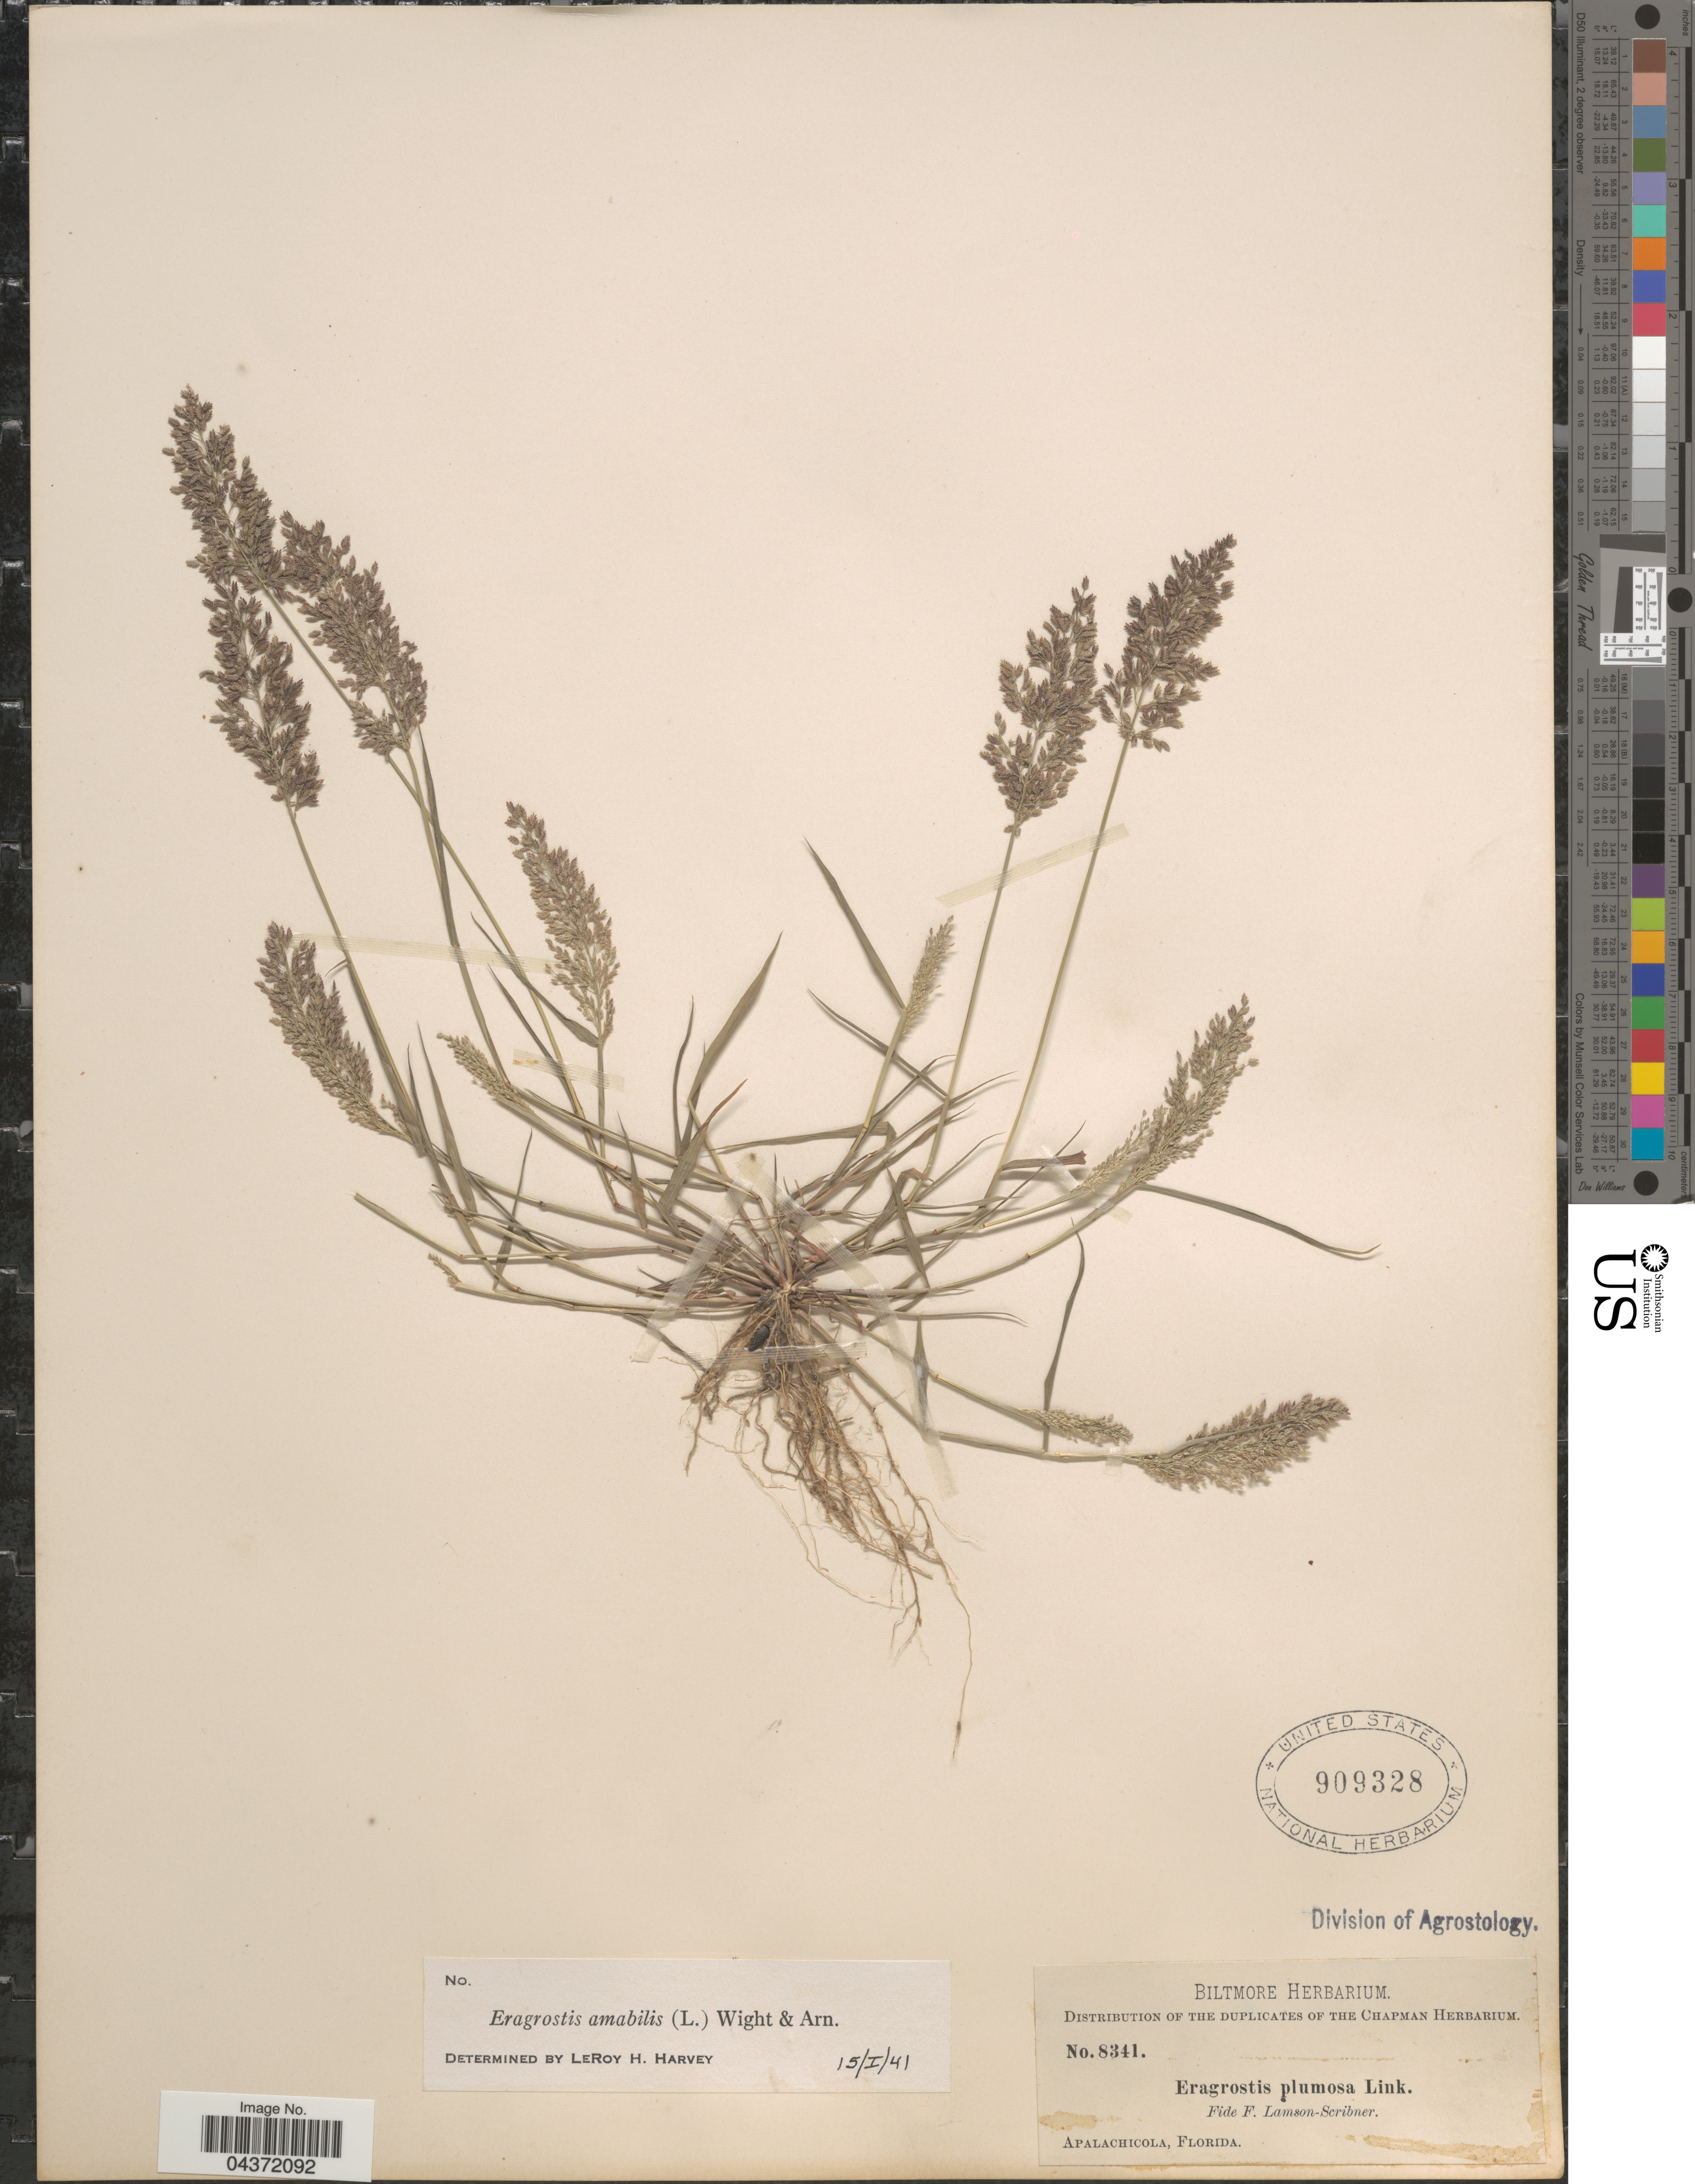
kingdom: Plantae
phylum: Tracheophyta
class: Liliopsida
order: Poales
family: Poaceae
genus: Eragrostis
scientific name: Eragrostis tenella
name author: (L.) P. Beauv. ex Roem. & Schult.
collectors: ex herb. Biltmore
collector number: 8341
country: United States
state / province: Florida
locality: Apalachicola.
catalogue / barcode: US 909328